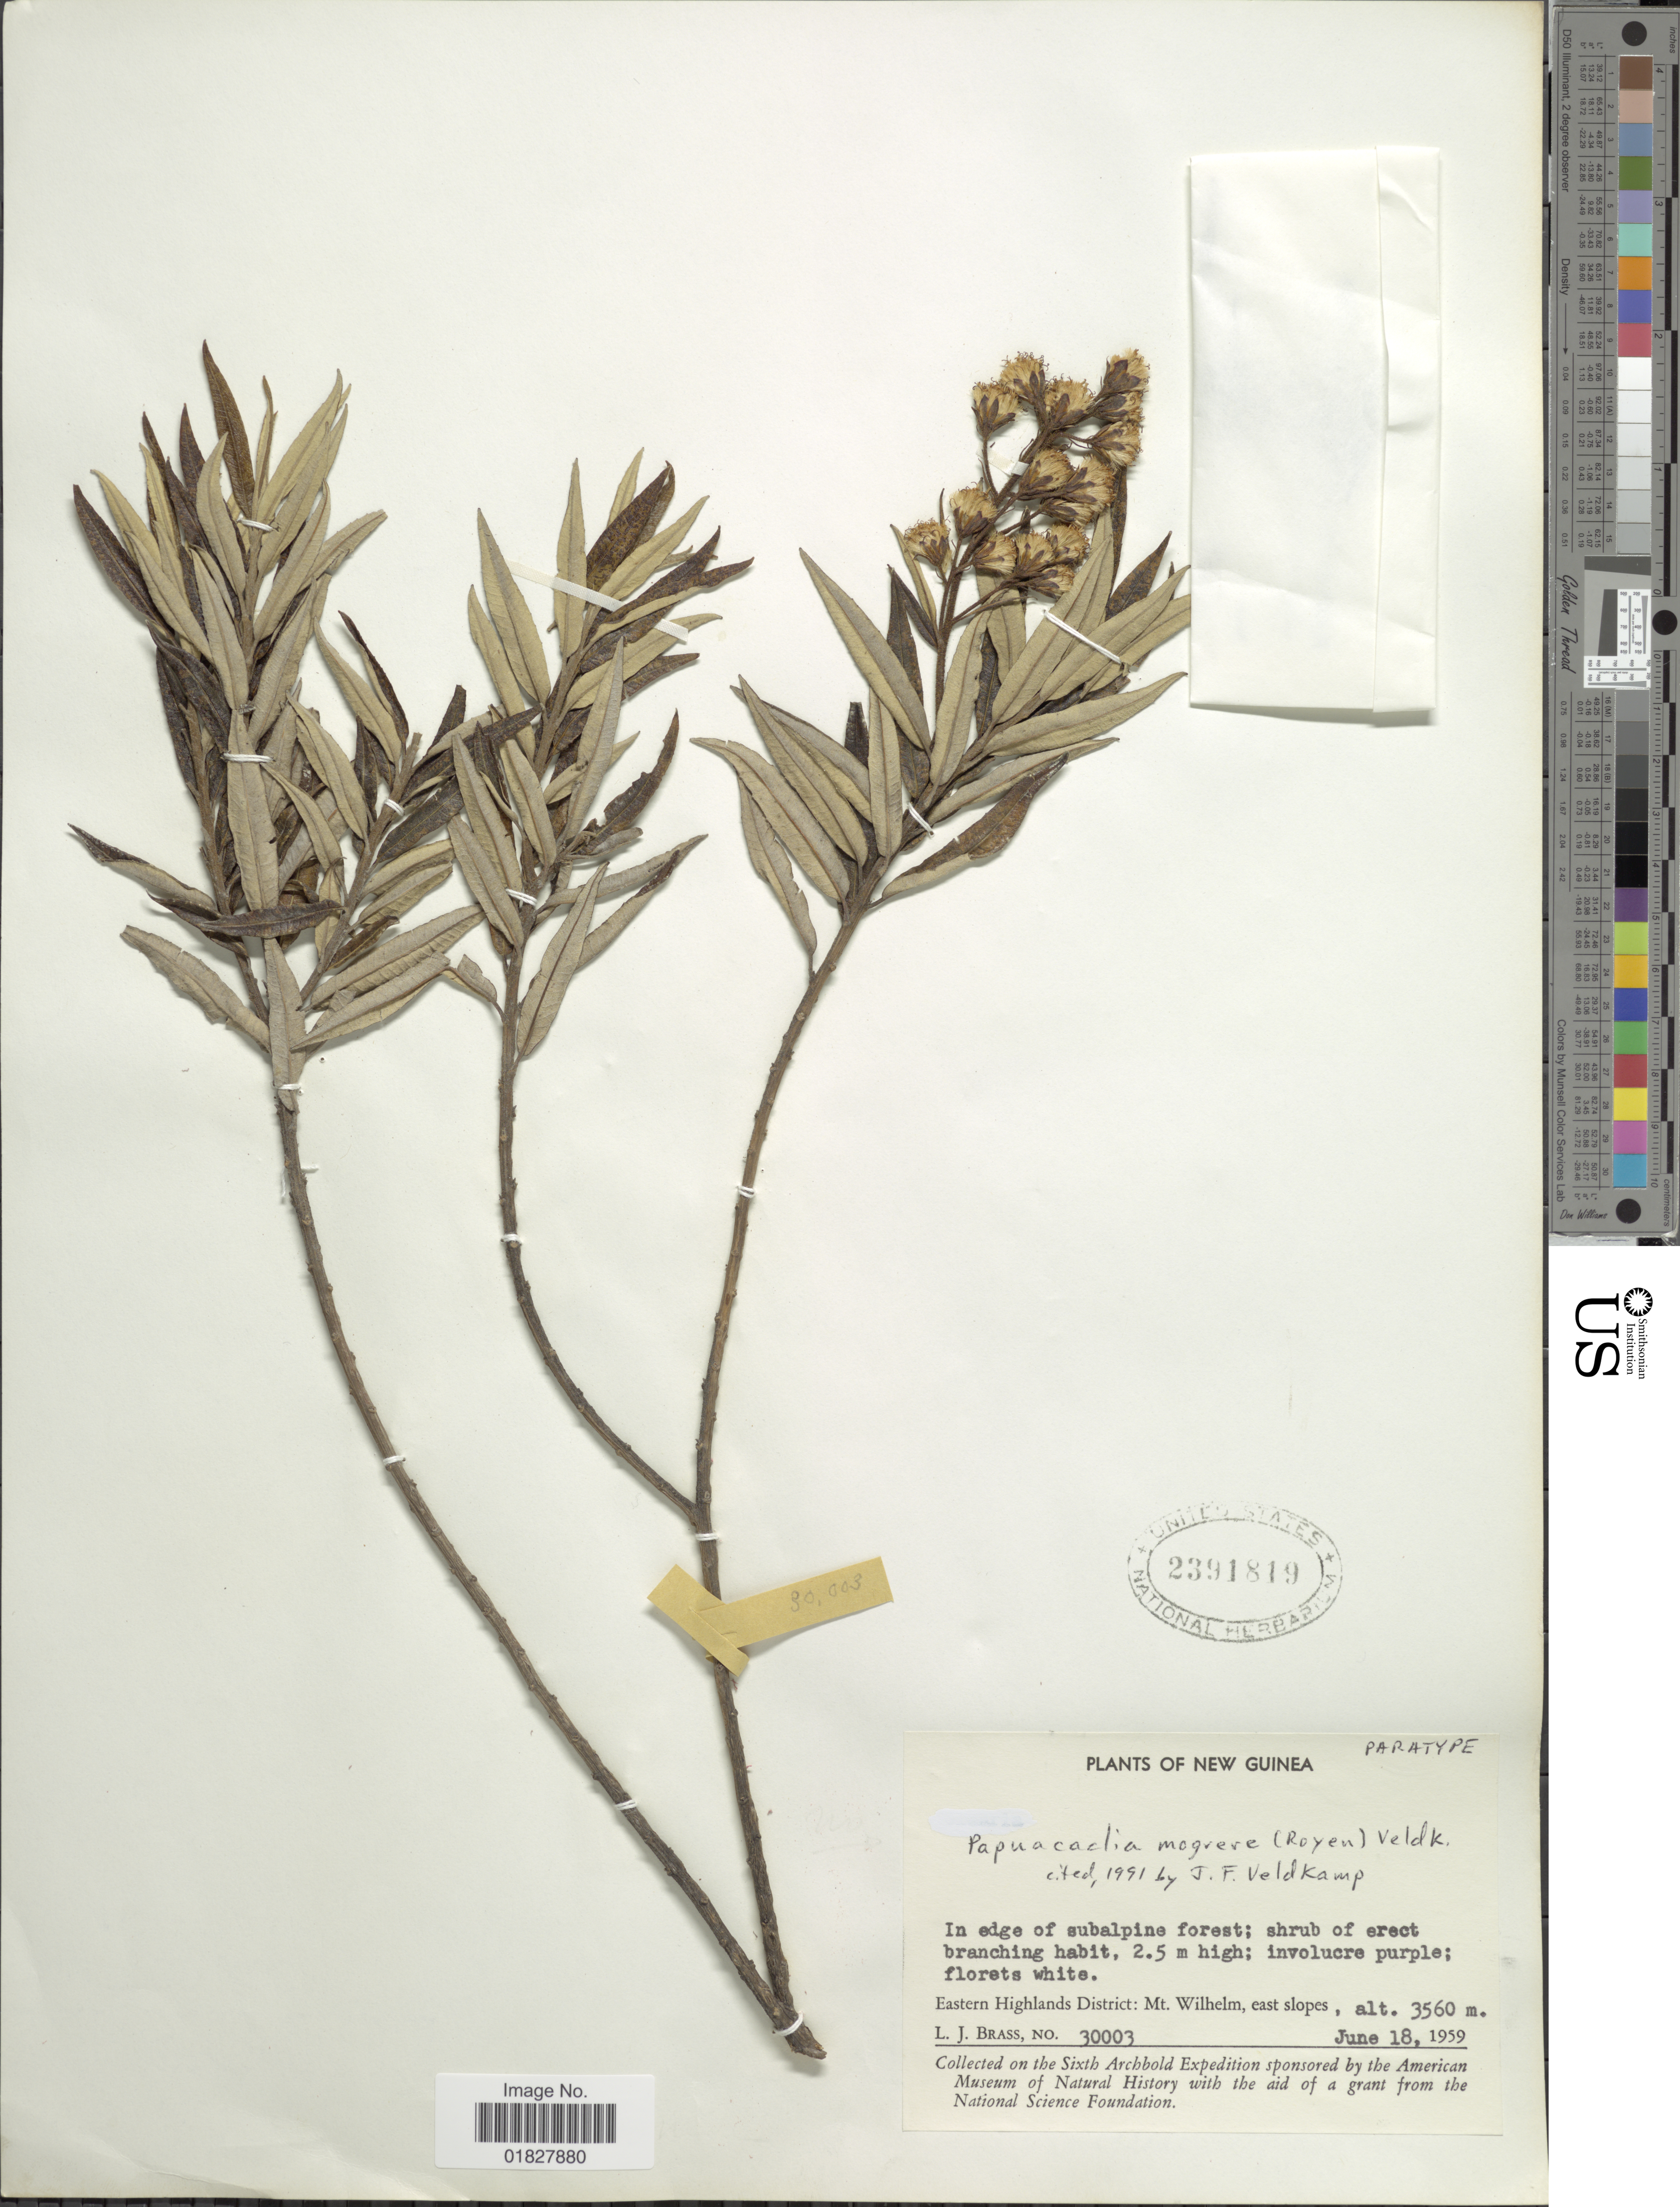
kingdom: Plantae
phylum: Tracheophyta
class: Magnoliopsida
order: Asterales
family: Asteraceae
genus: Papuacalia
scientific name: Papuacalia mogrere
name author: (P. Royen) Veldkamp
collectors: L. J. Brass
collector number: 30003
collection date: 1959-06-18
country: Papua New Guinea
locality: New Guinea, Eastern Highlands District, Mt. Wilhelm, east slopes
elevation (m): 3560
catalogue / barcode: US 2391819